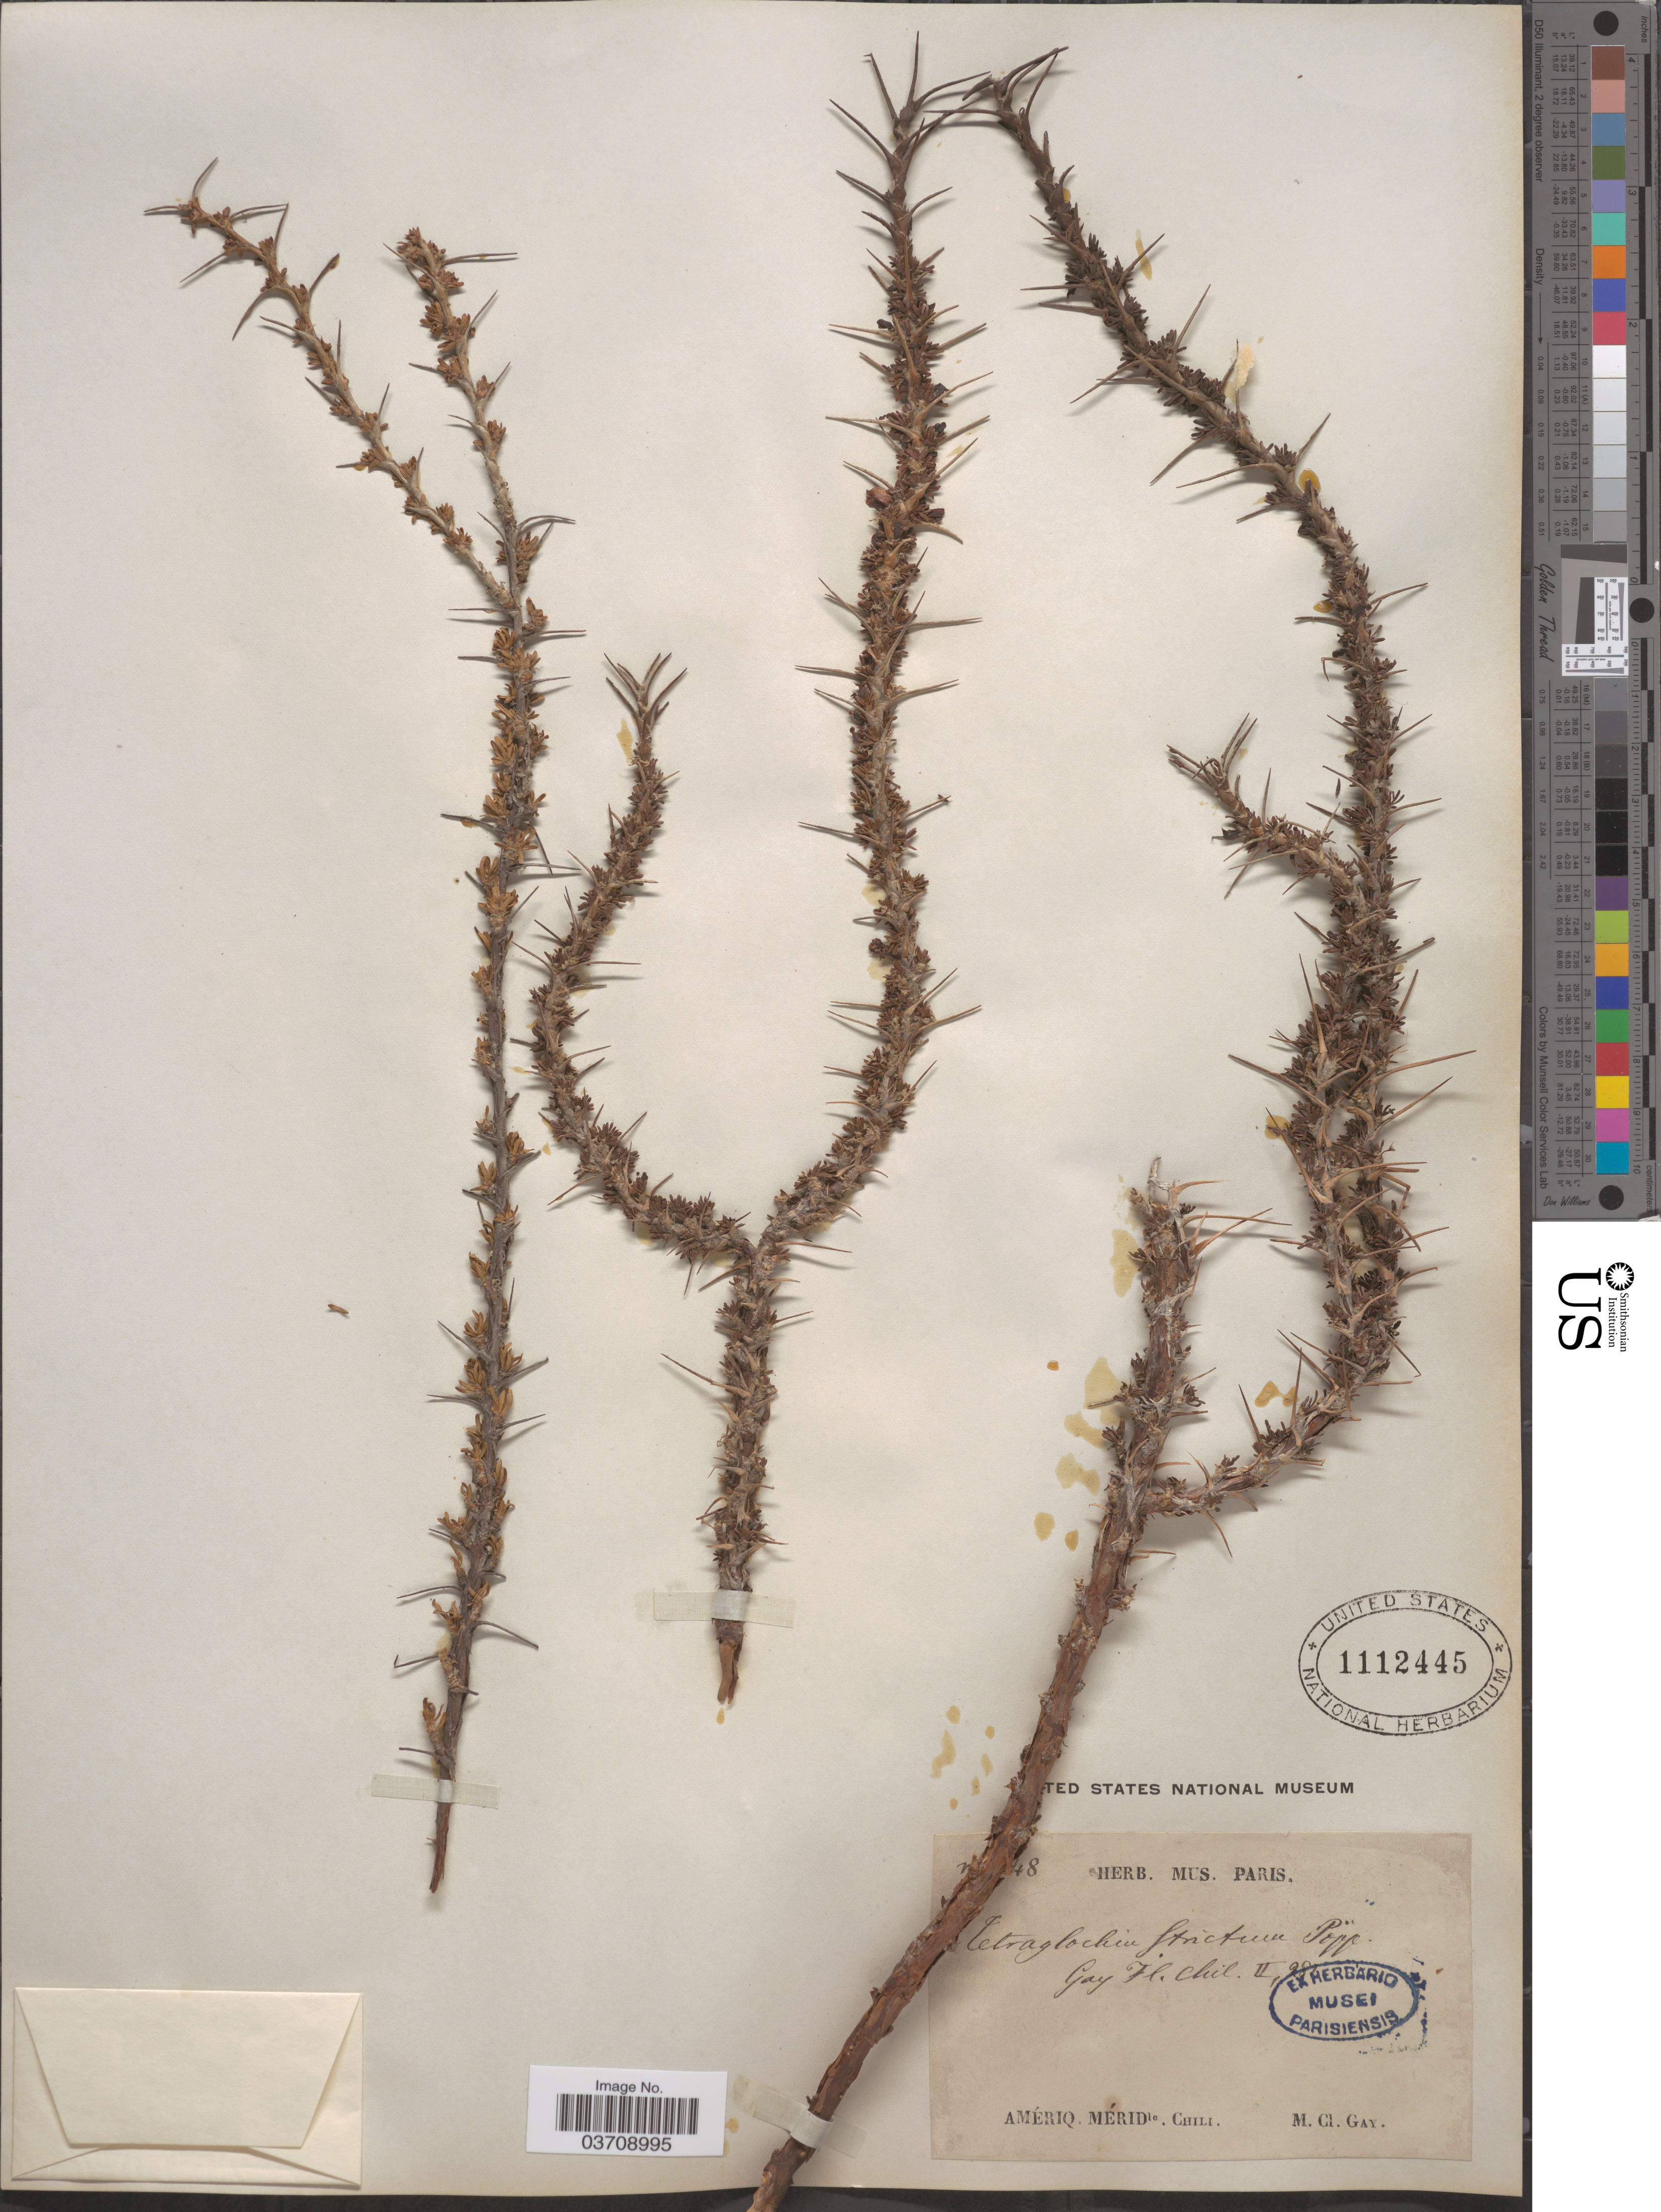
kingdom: Plantae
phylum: Tracheophyta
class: Magnoliopsida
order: Rosales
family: Rosaceae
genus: Tetraglochin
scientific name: Tetraglochin alatum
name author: (Gillies ex Hook. & Arn.) Kuntze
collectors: M. Gay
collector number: !48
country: Chile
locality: Amériq. Méridle.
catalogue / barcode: US 1112445